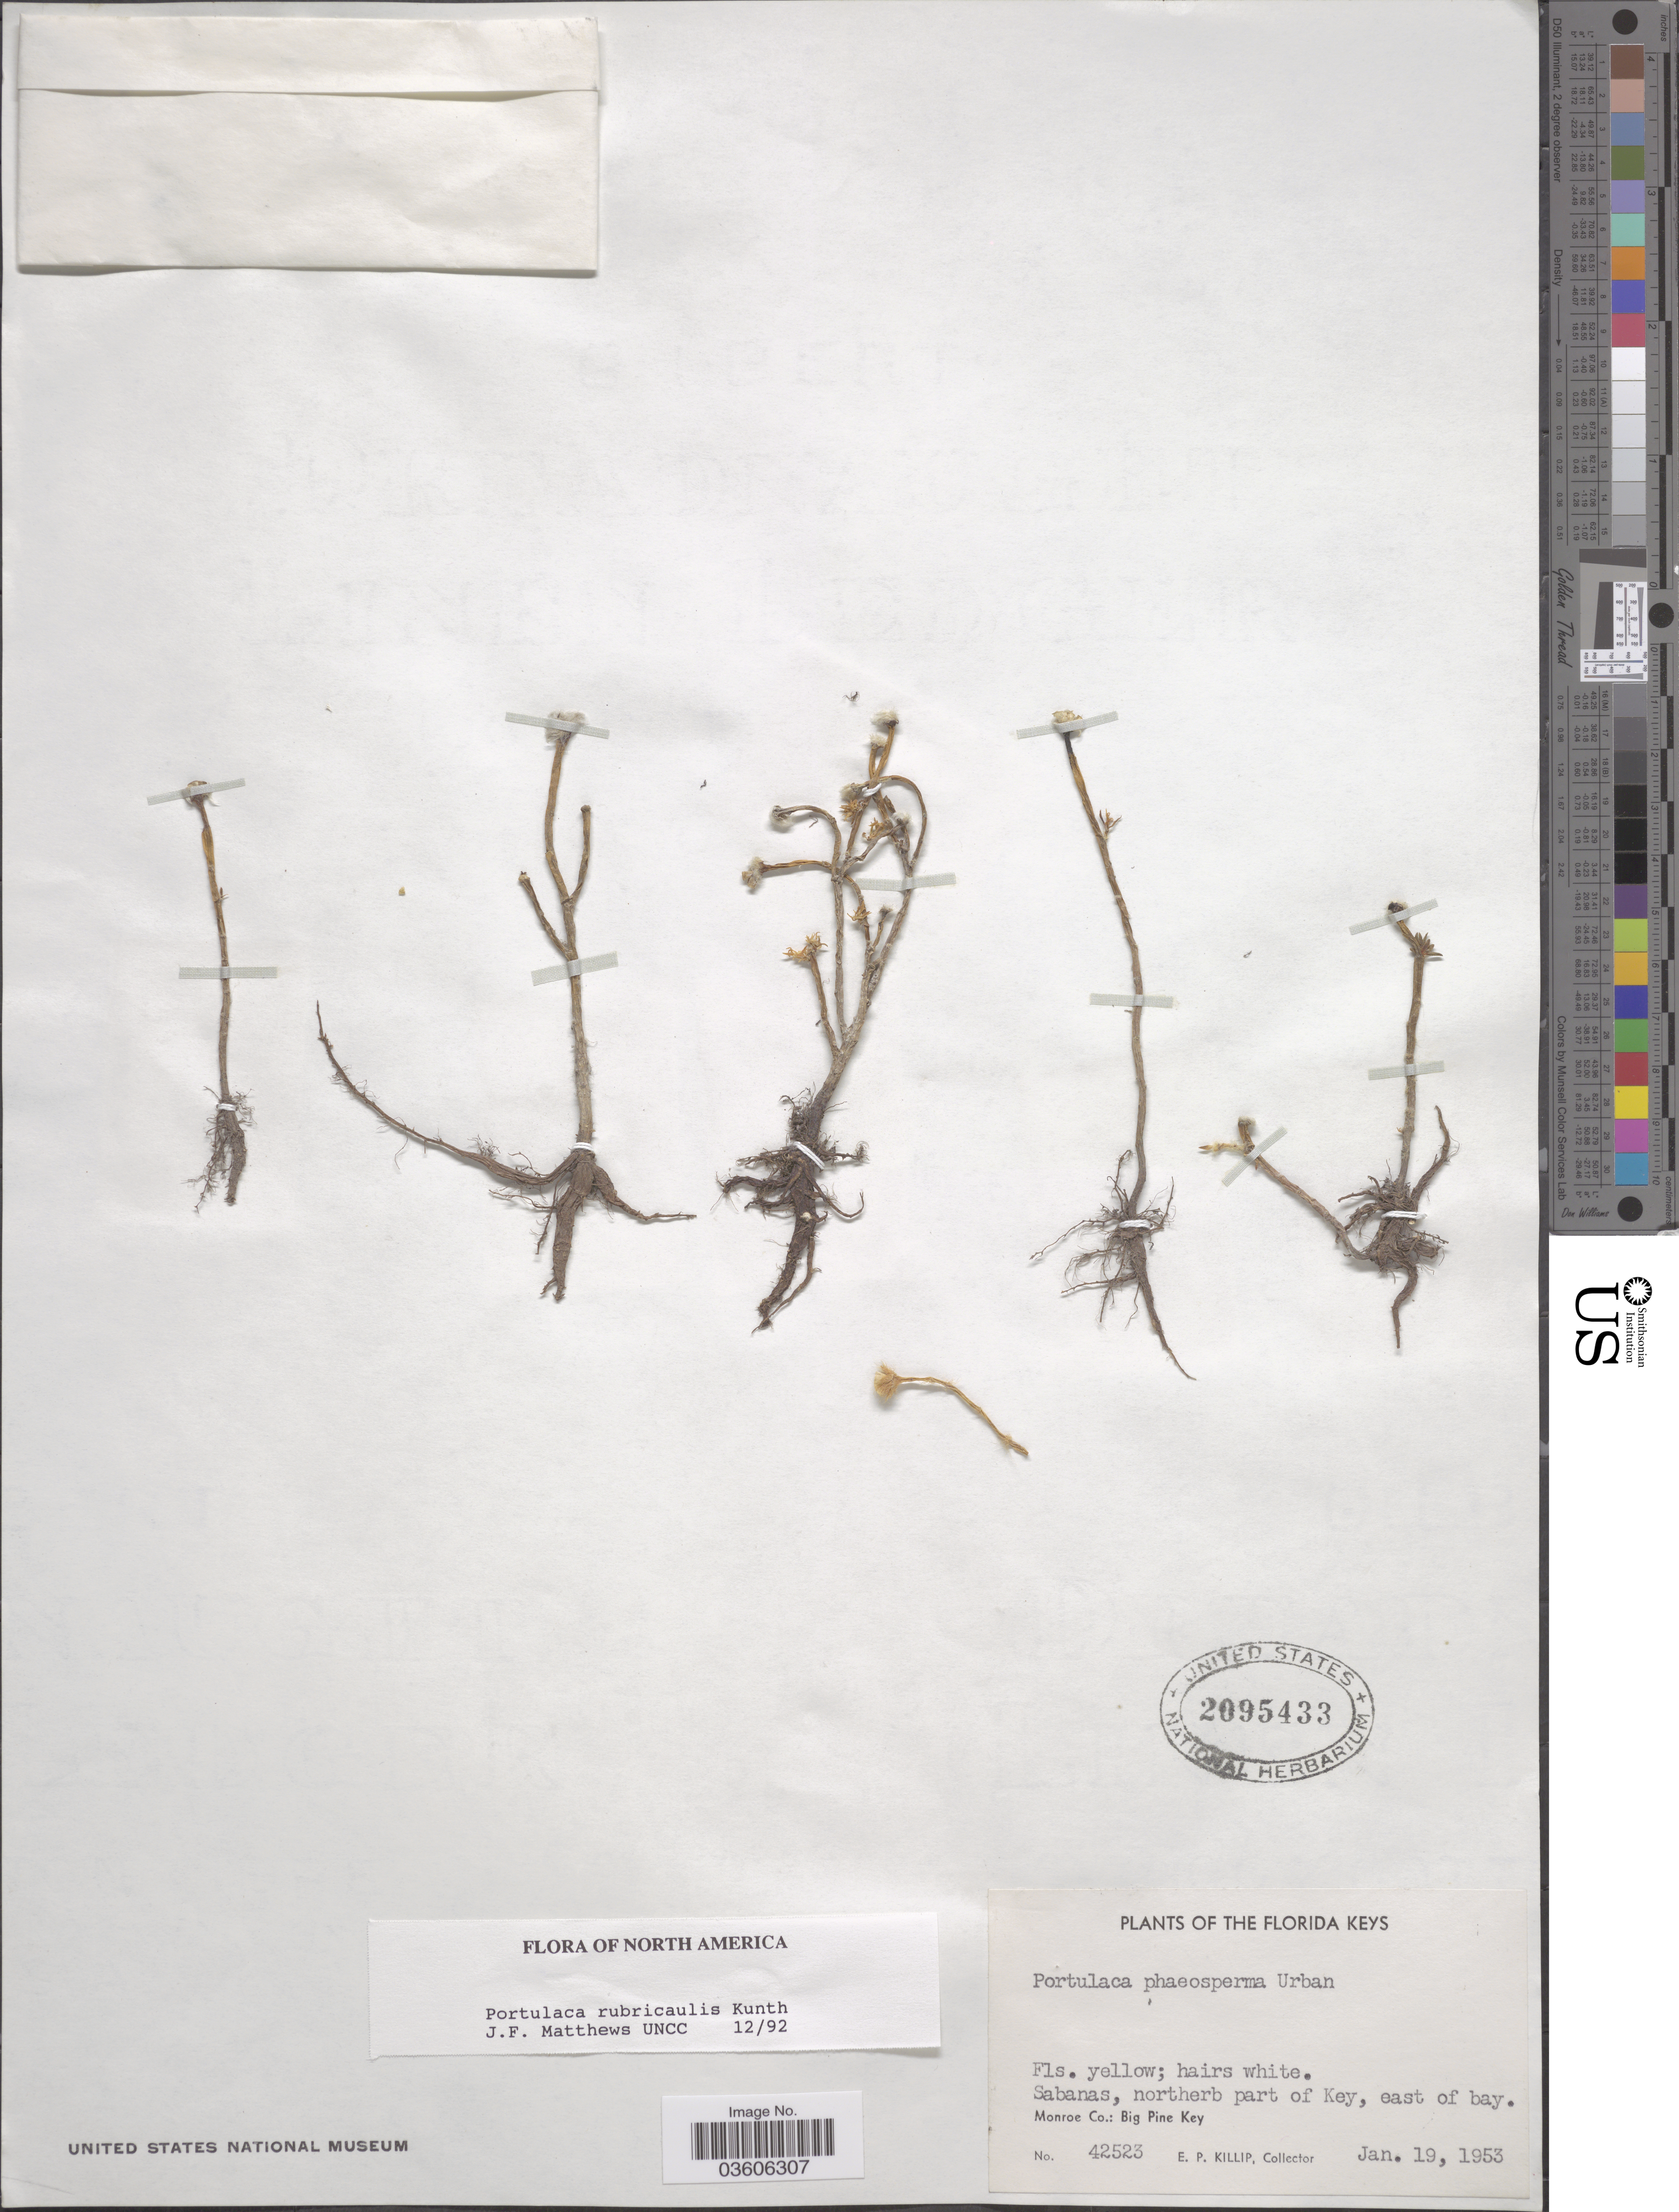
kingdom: Plantae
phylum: Tracheophyta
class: Magnoliopsida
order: Caryophyllales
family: Portulacaceae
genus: Portulaca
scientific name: Portulaca rubricaulis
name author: Kunth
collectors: E. P. Killip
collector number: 42523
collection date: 1953-01-19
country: United States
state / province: Florida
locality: The Florida Keys. Sabanas, northerb part of Key, east of bay. Monroe Co.: Big Pine Key.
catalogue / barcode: US 2095433